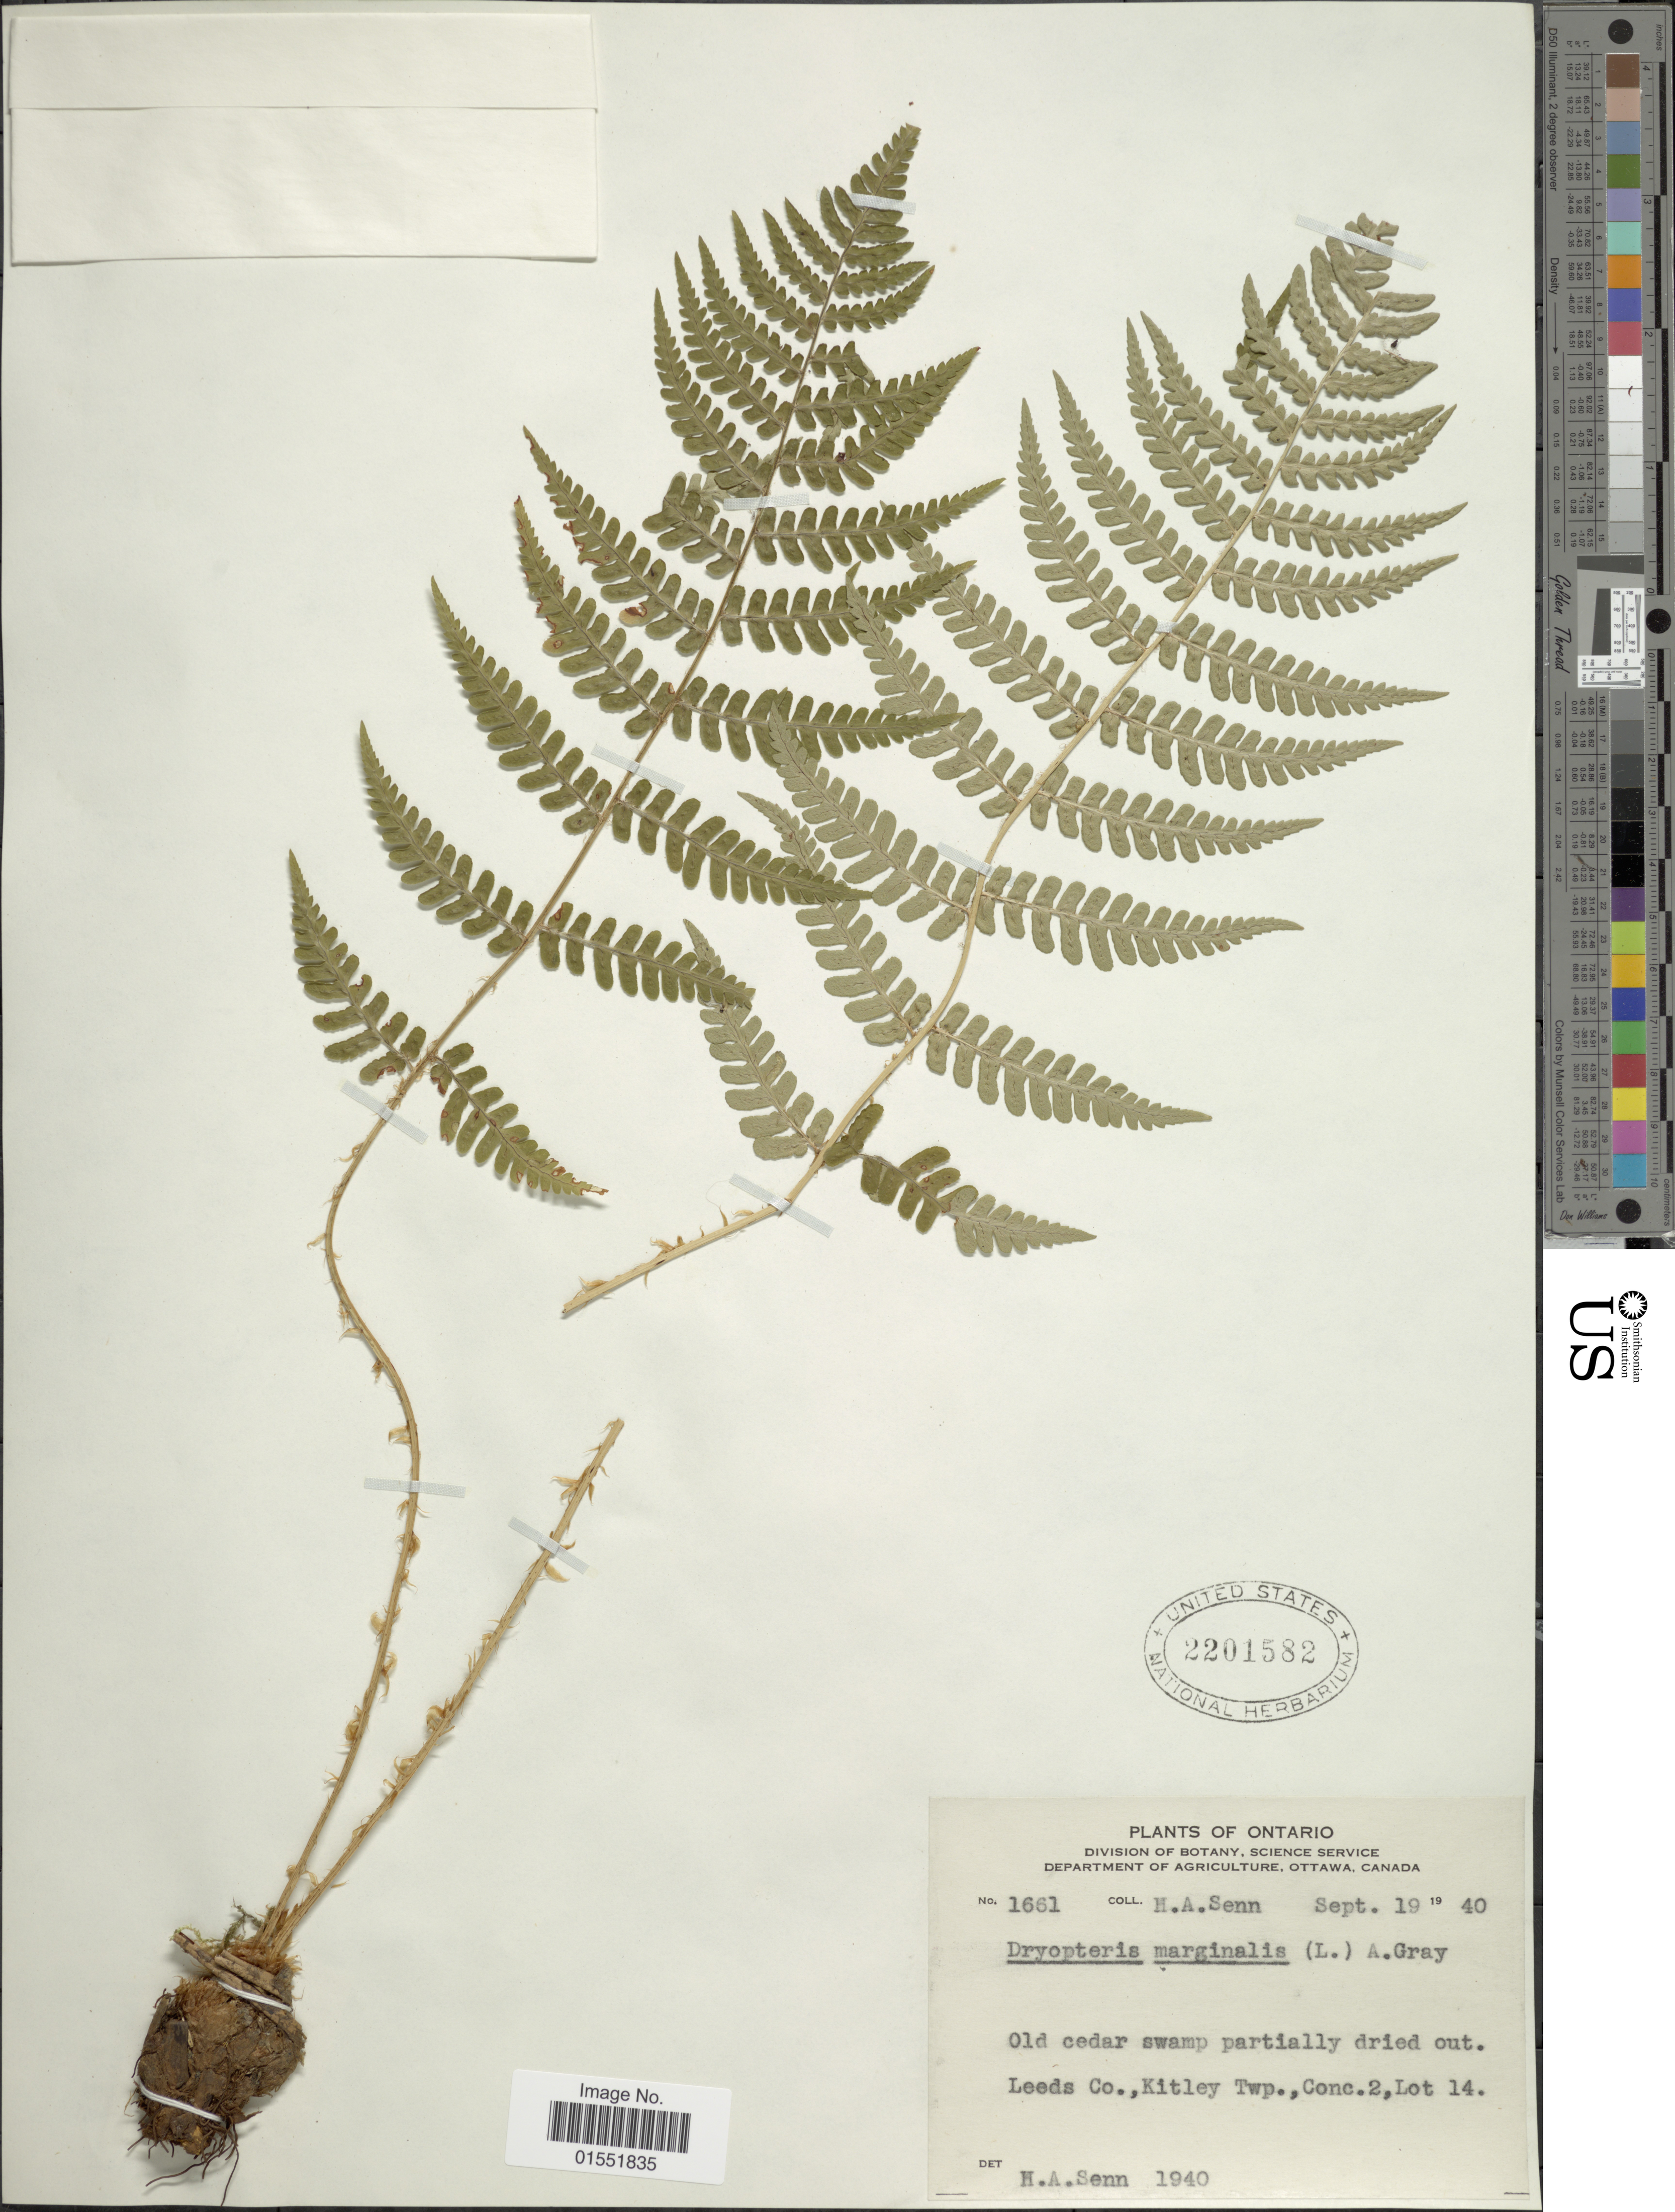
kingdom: Plantae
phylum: Tracheophyta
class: Polypodiopsida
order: Polypodiales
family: Dryopteridaceae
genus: Dryopteris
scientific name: Dryopteris marginalis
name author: (L.) A. Gray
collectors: H. Senn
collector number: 1661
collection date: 1940-09-19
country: Canada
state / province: Ontario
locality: Leeds Co., Kitley Twp., Conc. 2, Lot 14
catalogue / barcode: US 2201582